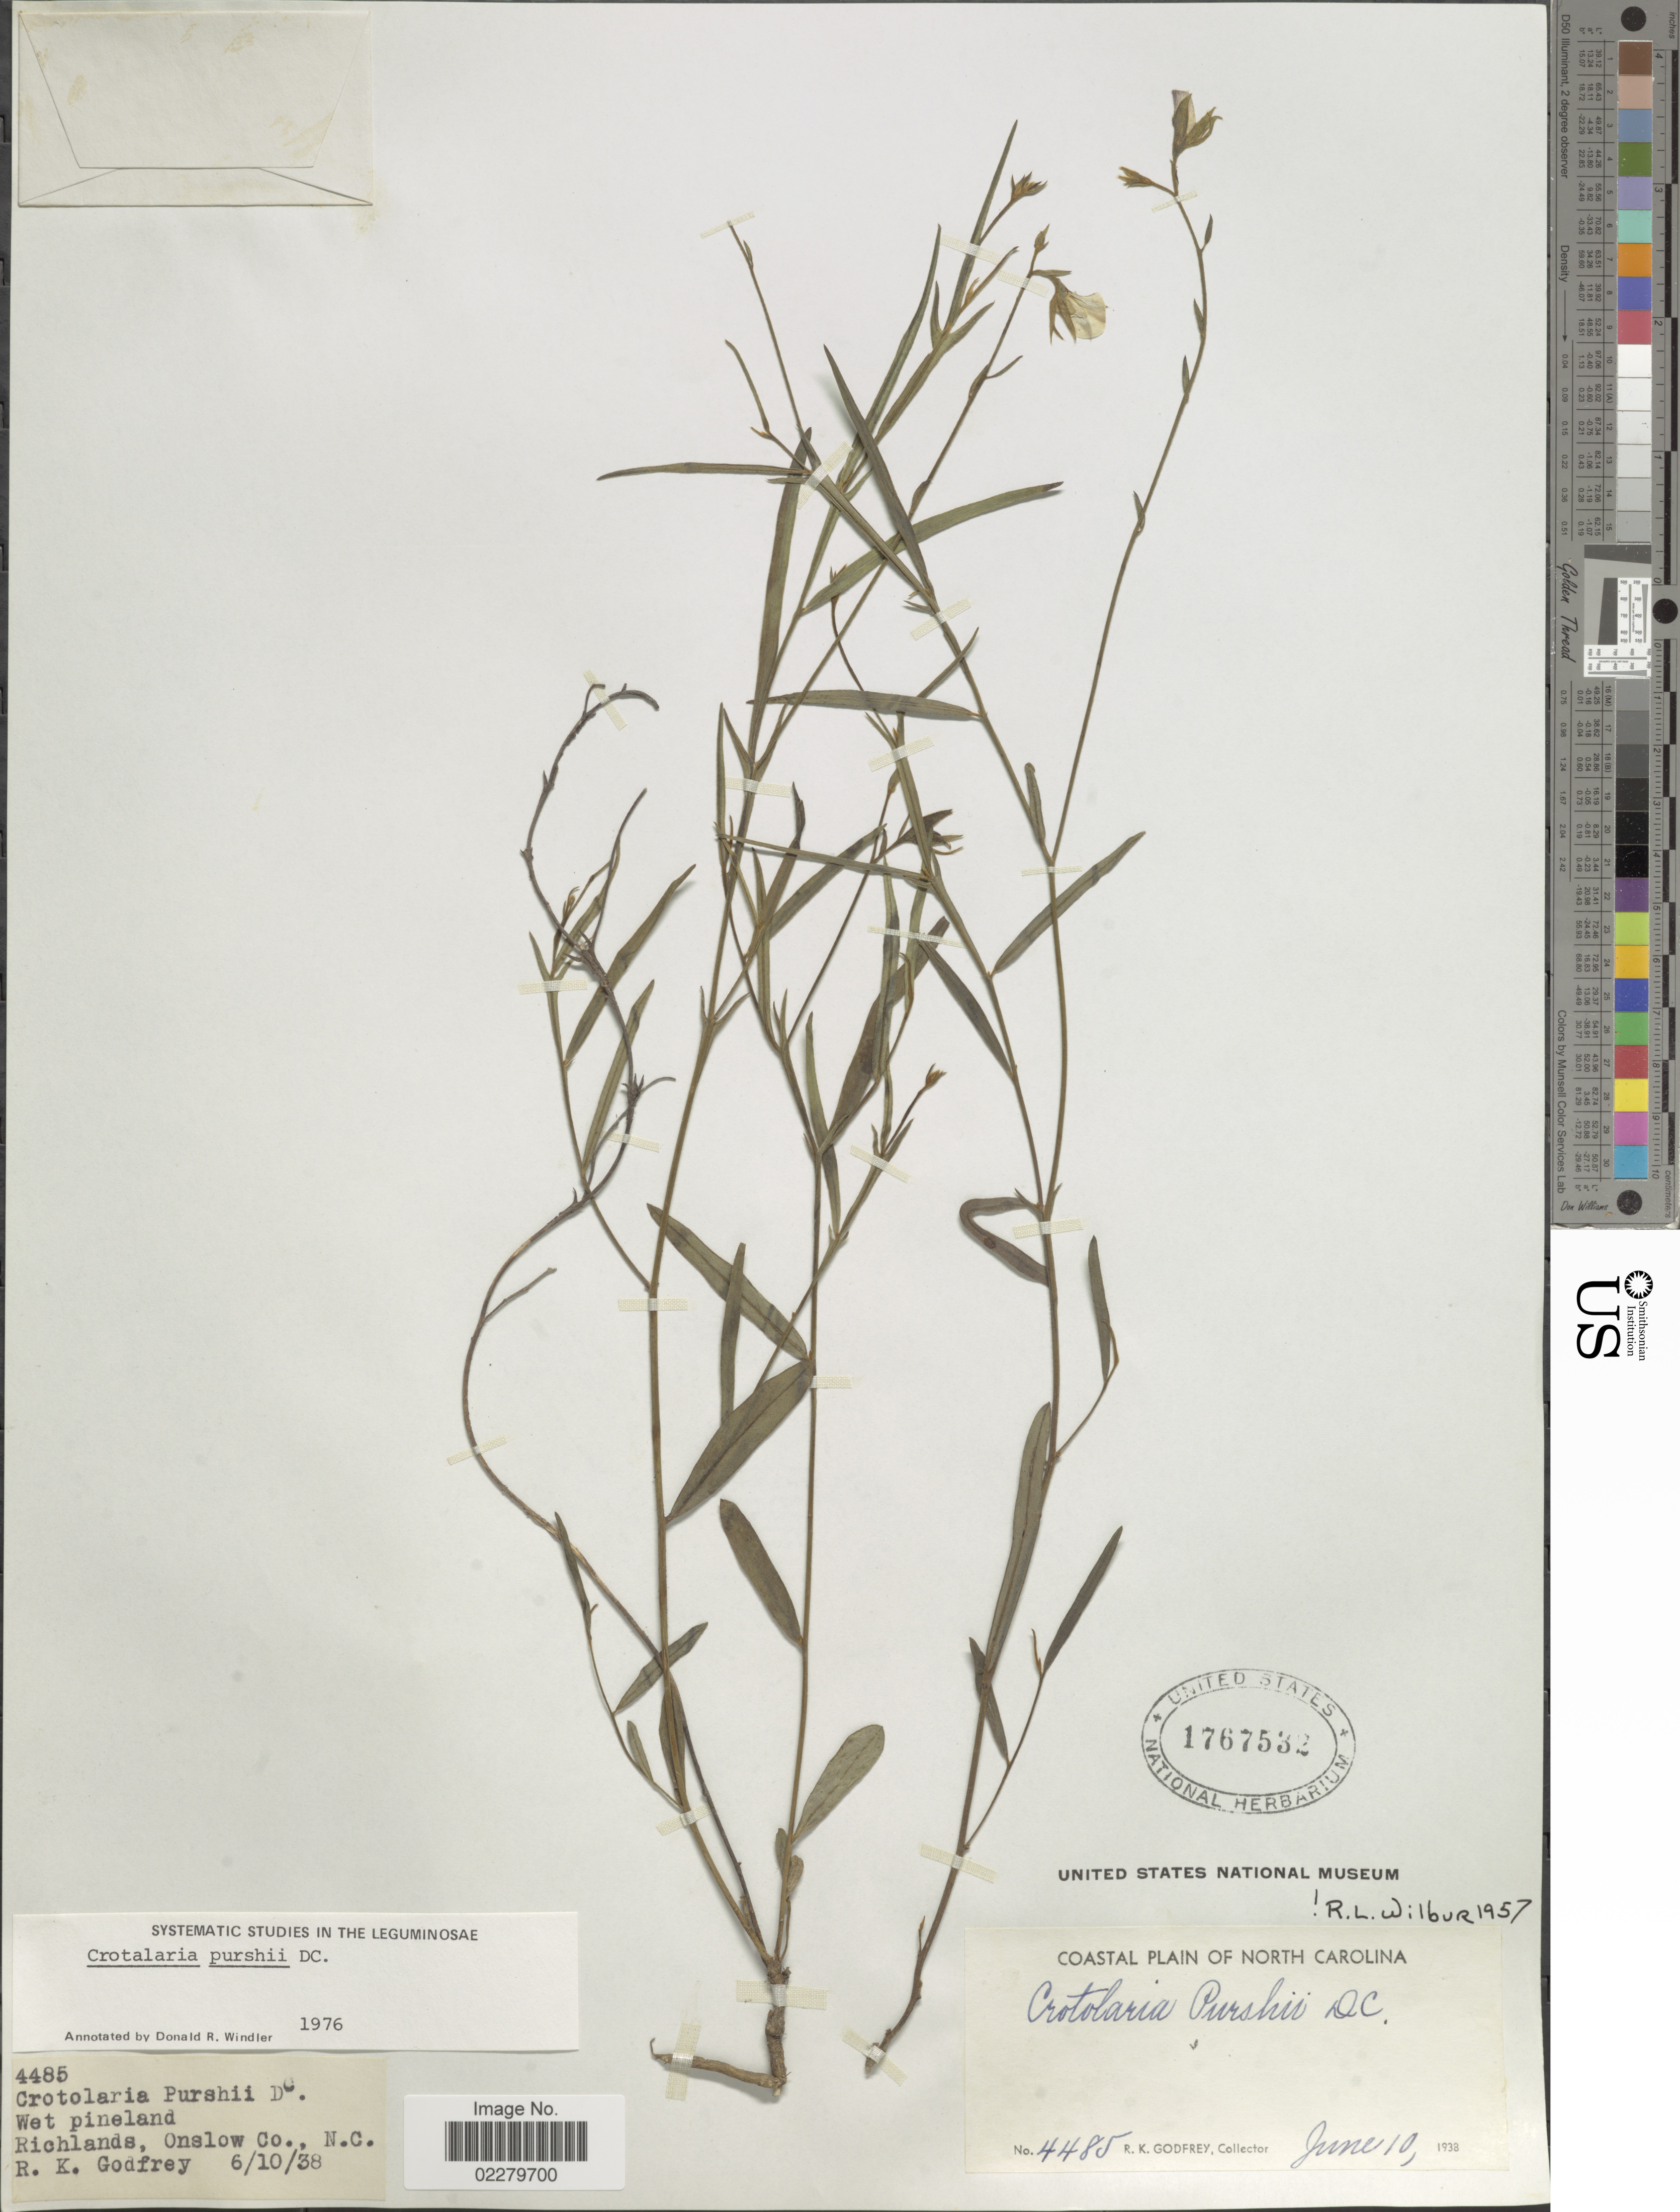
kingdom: Plantae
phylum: Tracheophyta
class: Magnoliopsida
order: Fabales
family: Fabaceae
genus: Crotalaria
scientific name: Crotalaria purshii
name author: DC.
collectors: R. K. Godfrey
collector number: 4485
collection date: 1938-06-10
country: United States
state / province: North Carolina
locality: Richlands, Onslow Co., N.C.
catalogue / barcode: US 1767532